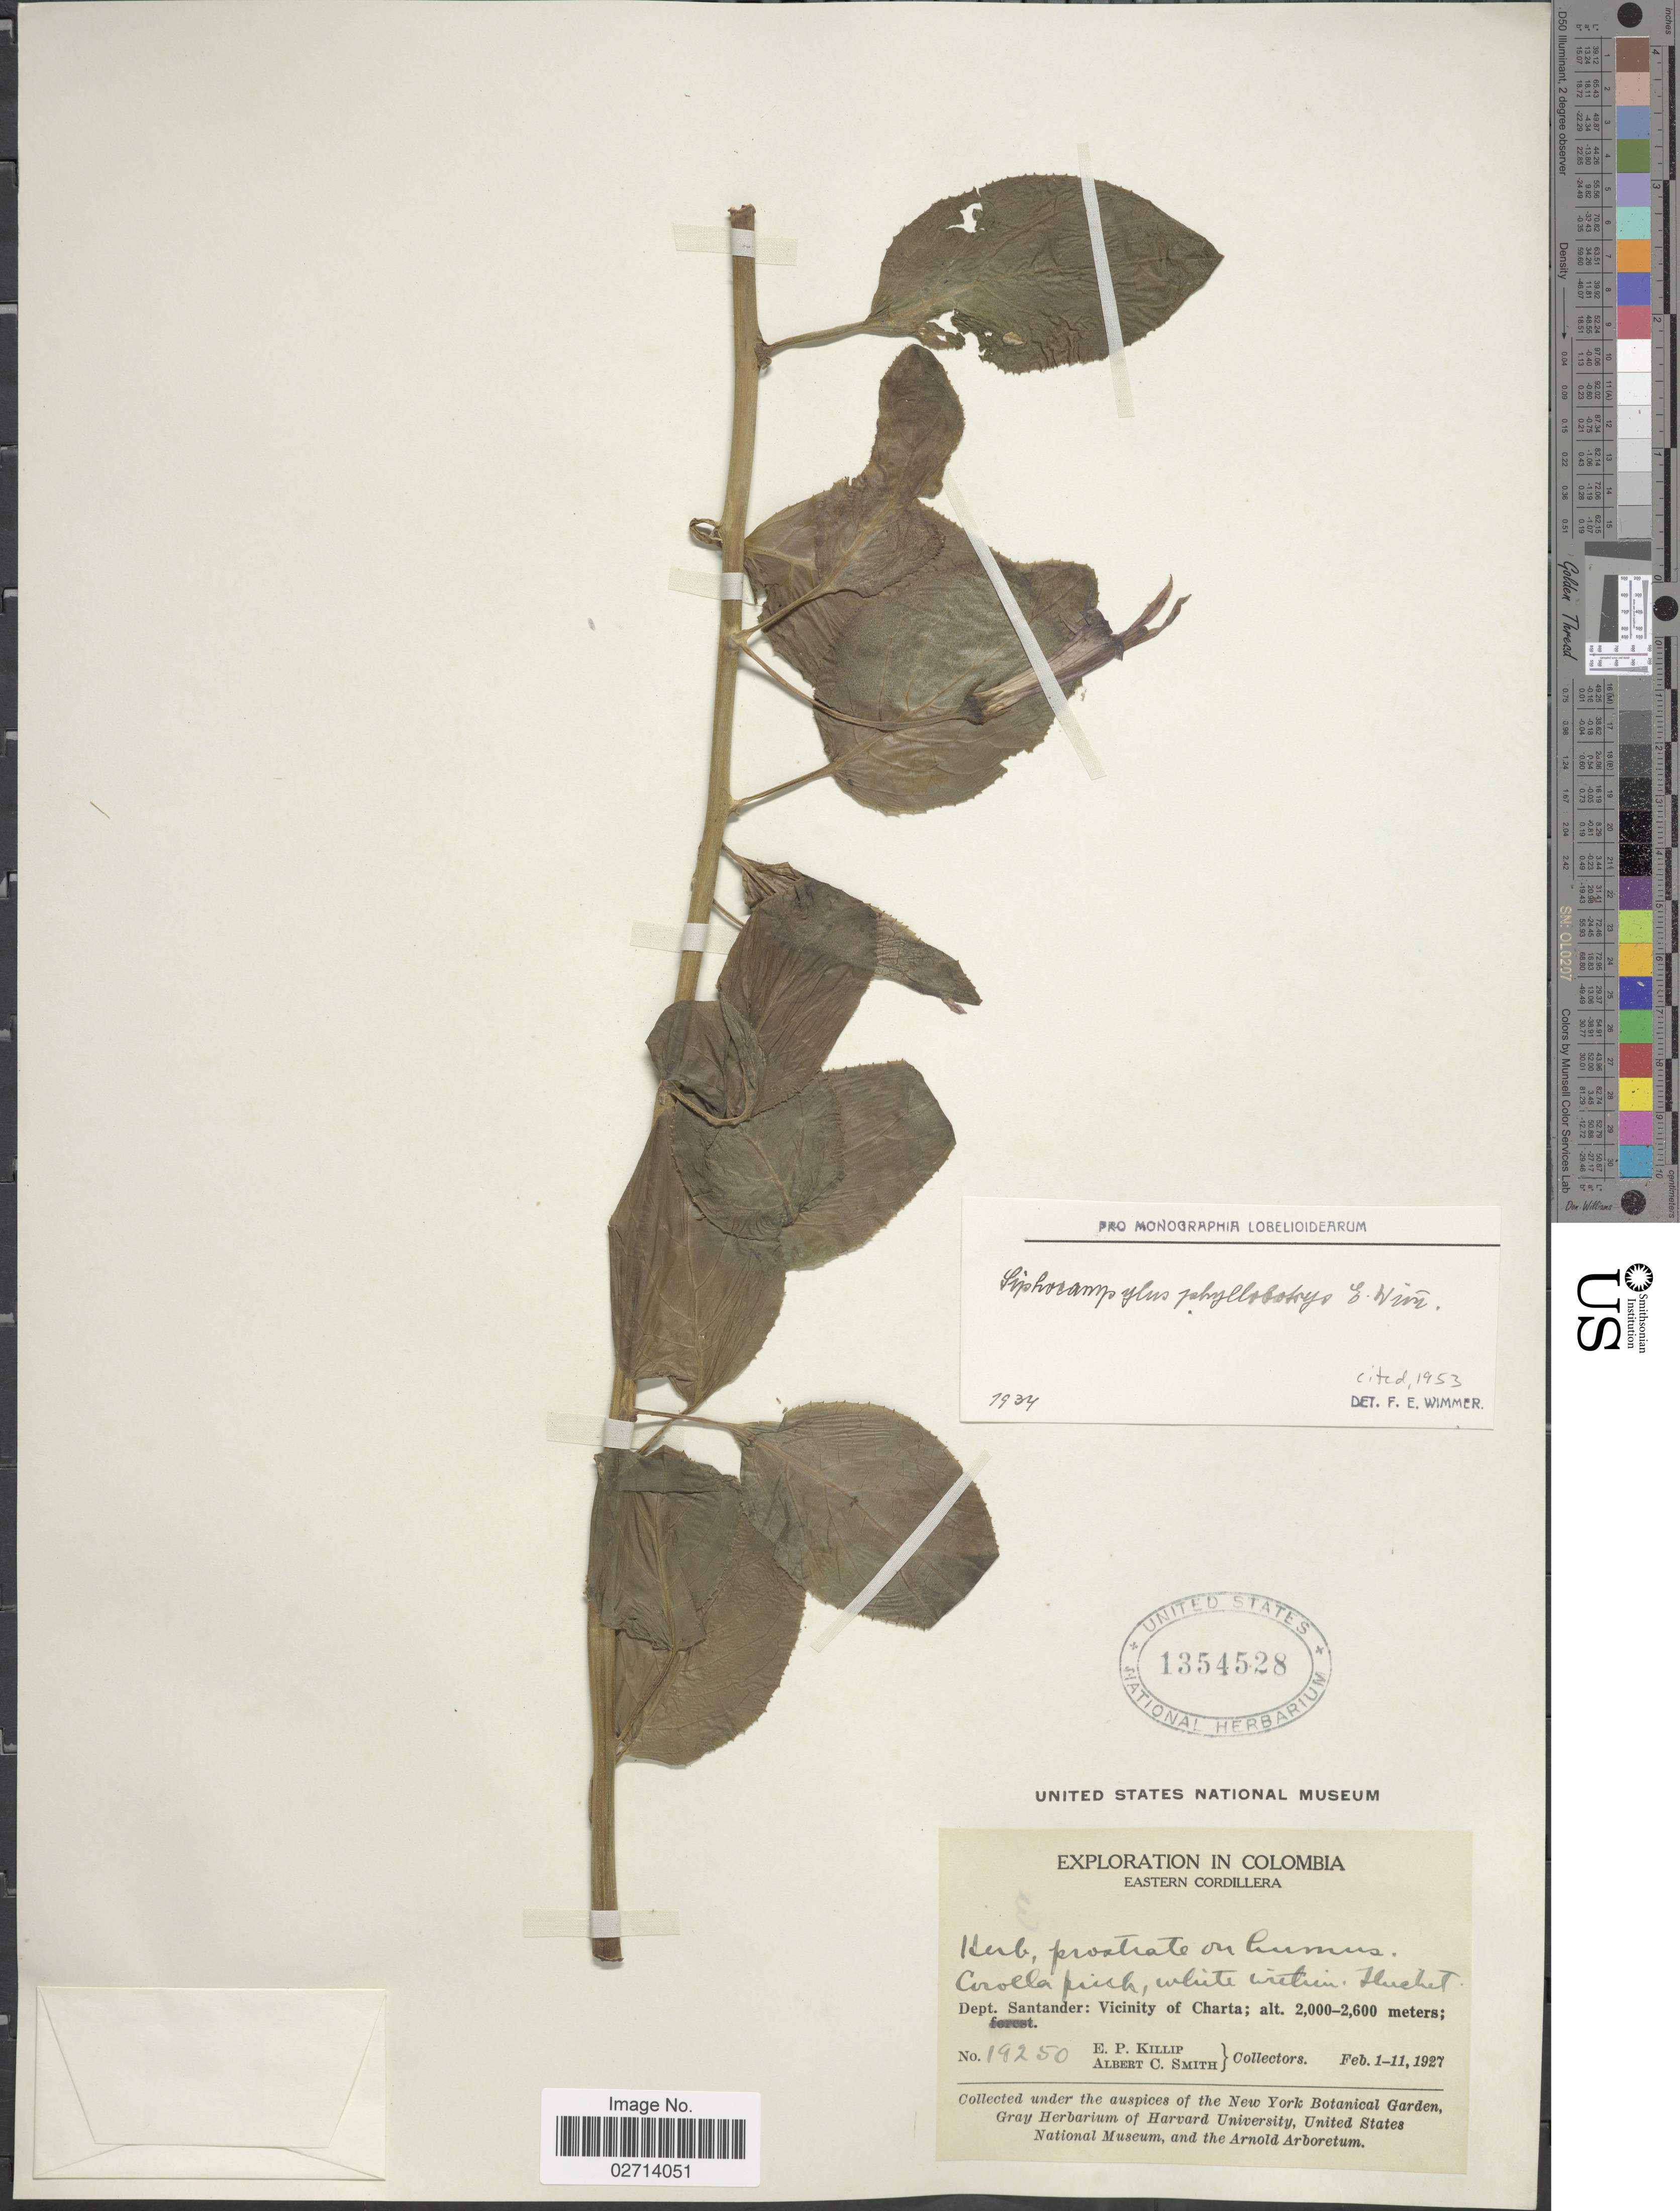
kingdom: Plantae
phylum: Tracheophyta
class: Magnoliopsida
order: Asterales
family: Campanulaceae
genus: Siphocampylus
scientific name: Siphocampylus phyllobotrys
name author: E. Wimm.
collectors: E. P. Killip & A. C. Smith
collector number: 19250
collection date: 1927-02-01/1927-02-11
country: Colombia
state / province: Santander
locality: Eastern Cordillera. Vicinity of Charta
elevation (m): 2000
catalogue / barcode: US 1354528